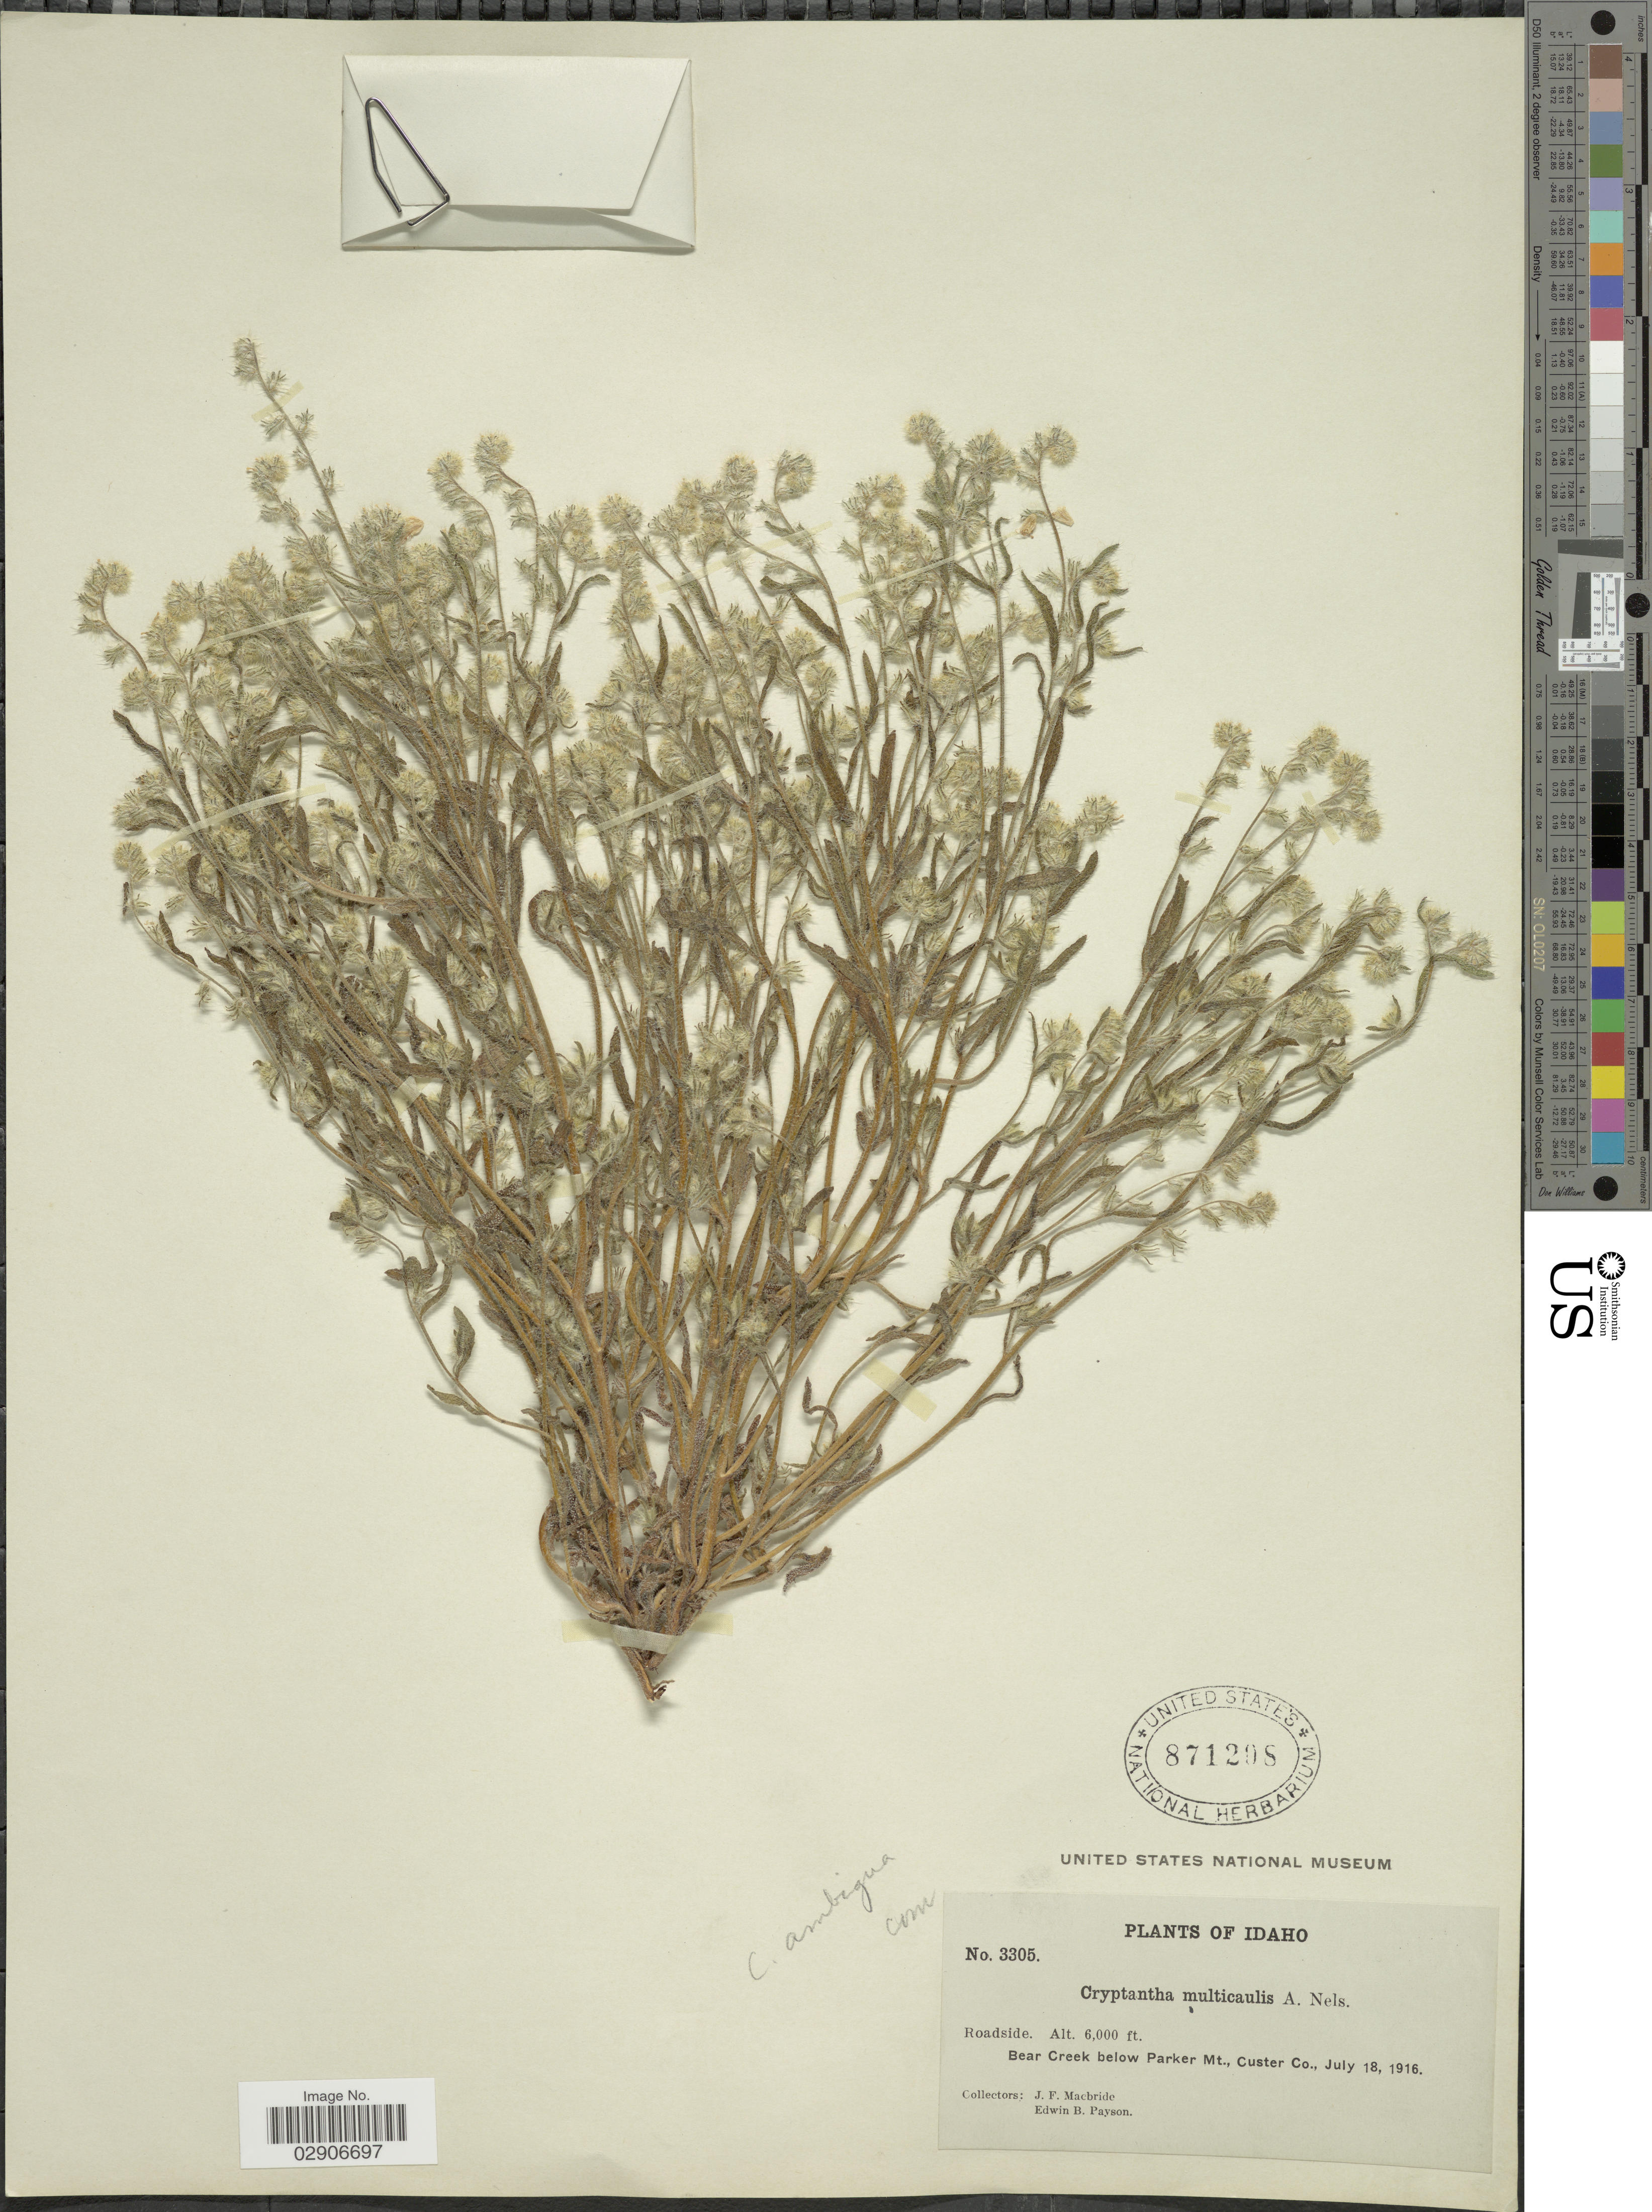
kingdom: Plantae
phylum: Tracheophyta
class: Magnoliopsida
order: Boraginales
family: Boraginaceae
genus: Cryptantha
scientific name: Cryptantha ambigua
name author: (A. Gray) Greene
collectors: J. F. Macbride & E. B. Payson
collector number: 3305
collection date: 1916-07-18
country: United States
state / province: Idaho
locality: Roadside. Bear Creek below Parker Mt., Custer Co. Idaho.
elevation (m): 1829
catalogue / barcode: US 871208